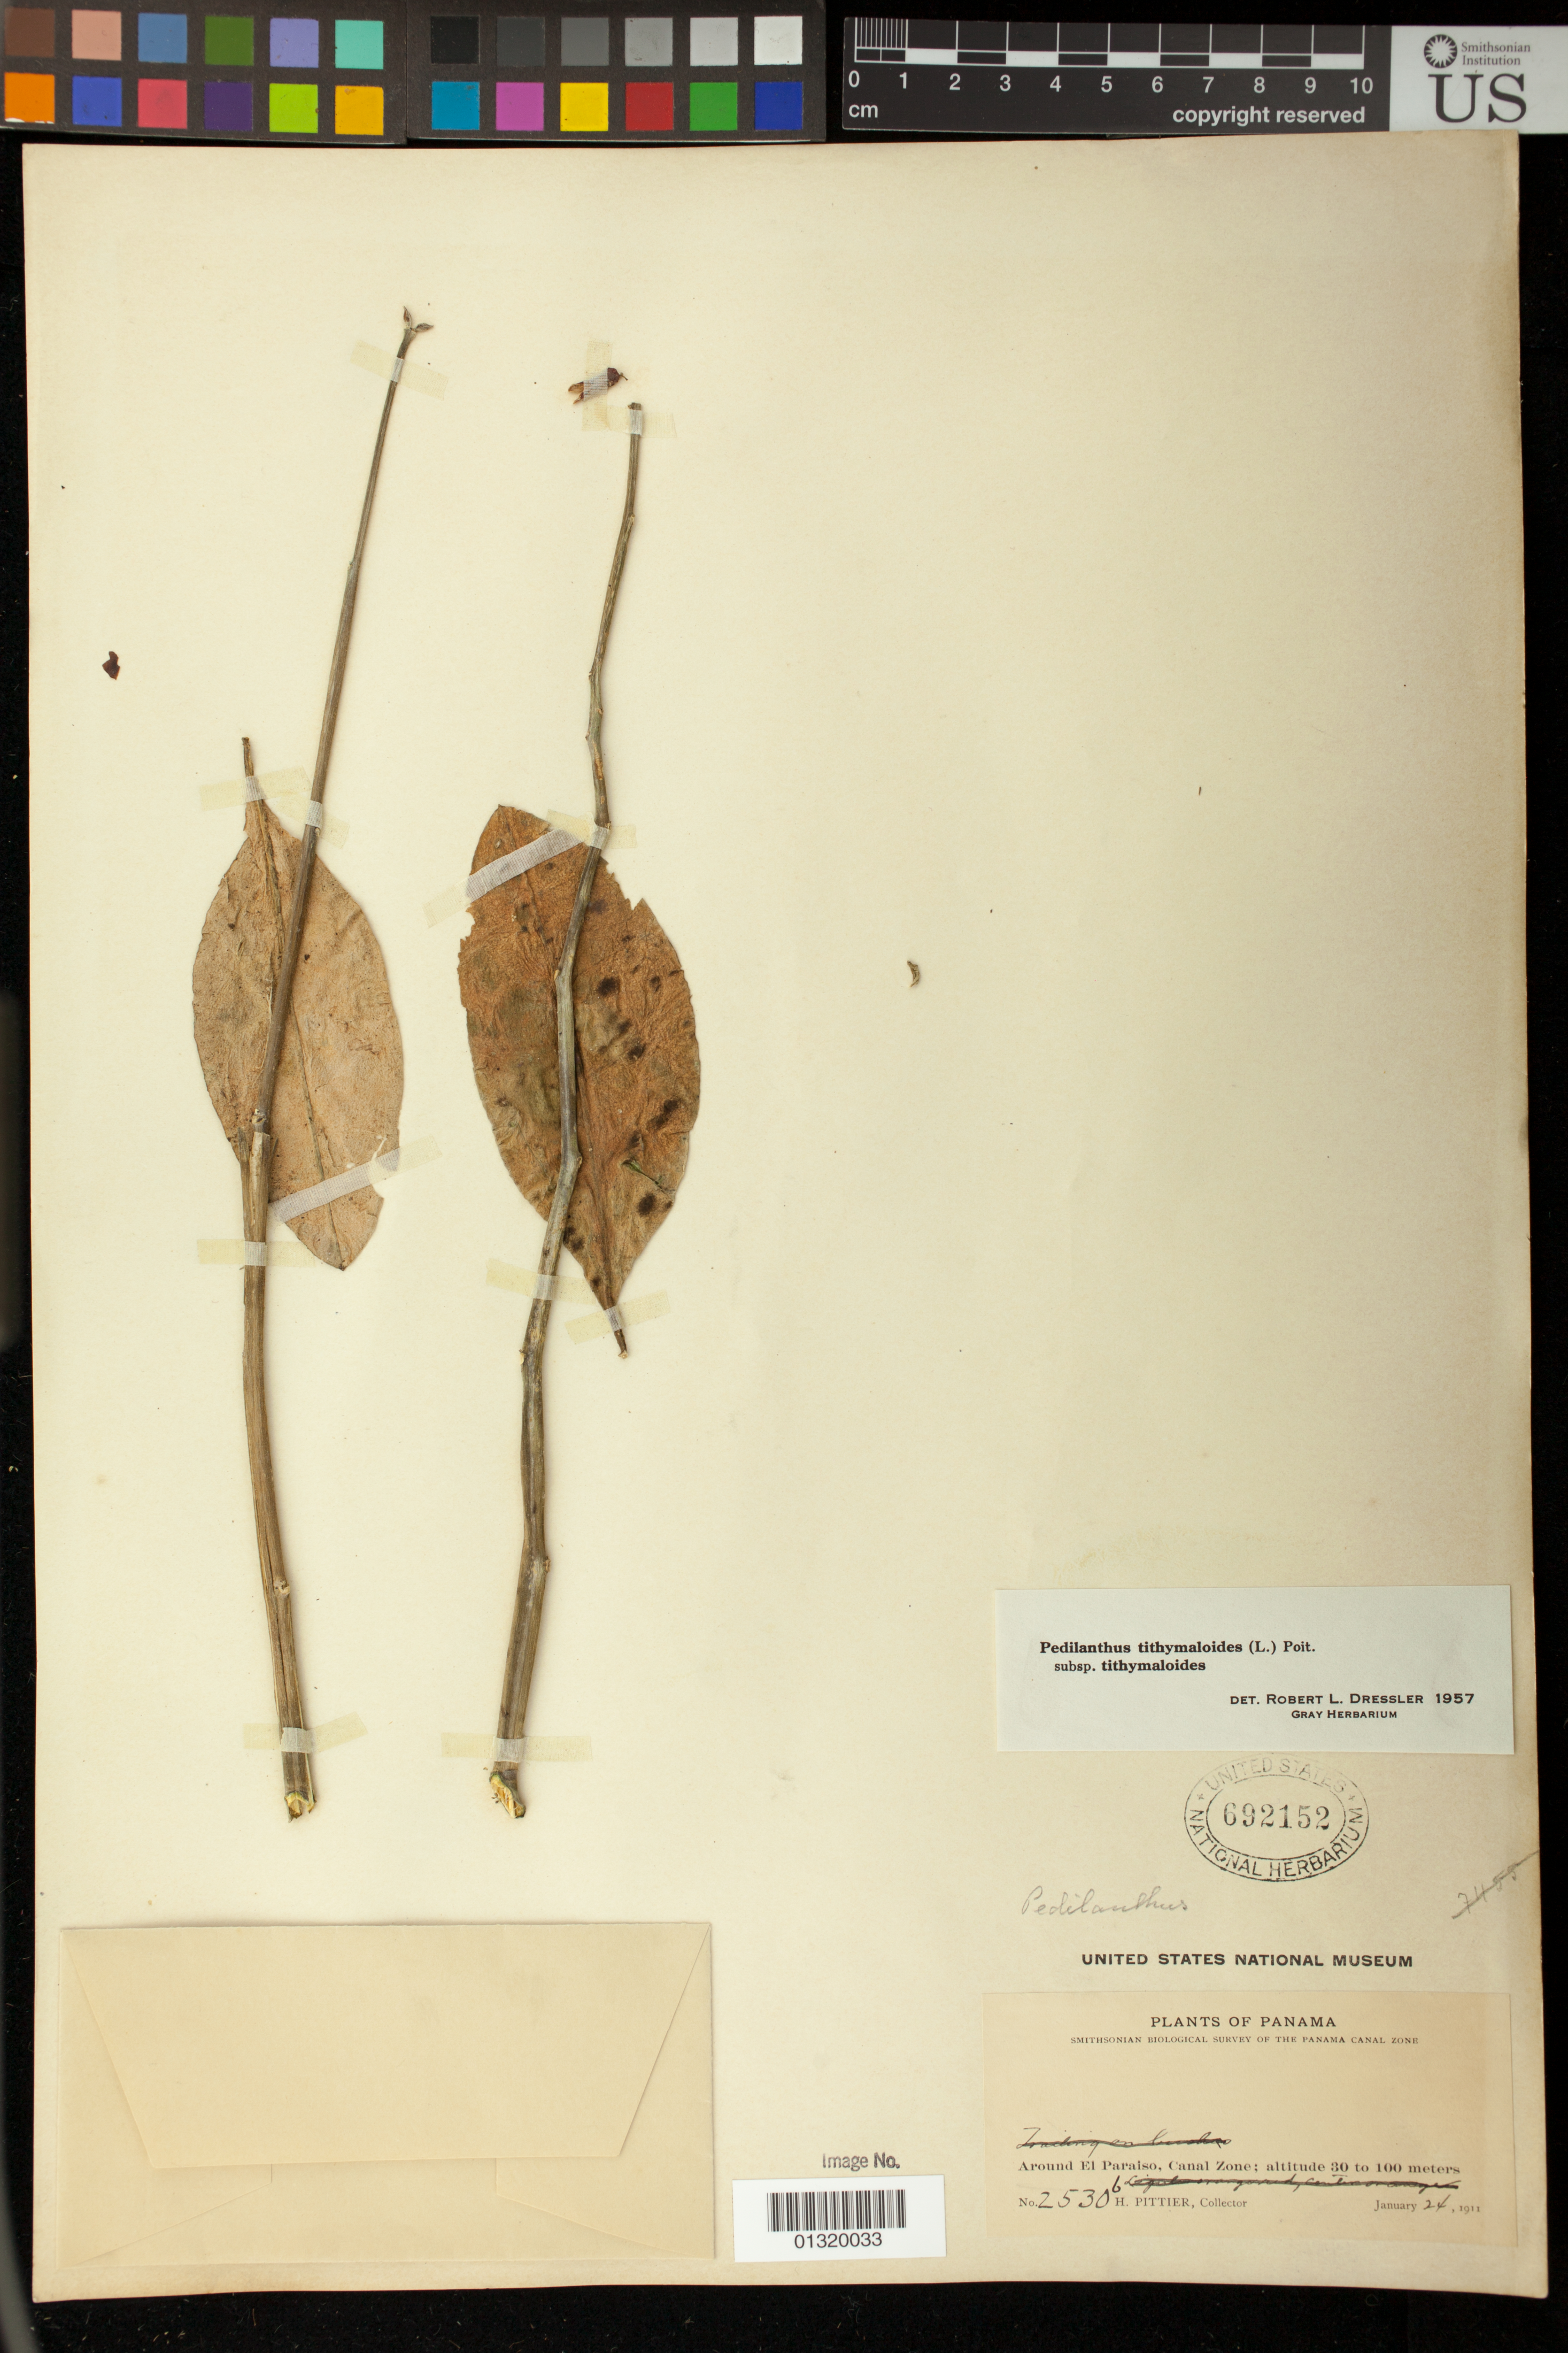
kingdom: Plantae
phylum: Tracheophyta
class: Magnoliopsida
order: Malpighiales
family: Euphorbiaceae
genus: Pedilanthus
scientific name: Pedilanthus tithymaloides subsp. tithymaloides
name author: (L.) Poit.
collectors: H. F. Pittier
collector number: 25306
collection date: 1911-01-24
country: Panama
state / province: Panamá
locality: Around El Paraiso; Canal Zone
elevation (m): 30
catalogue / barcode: US 692152